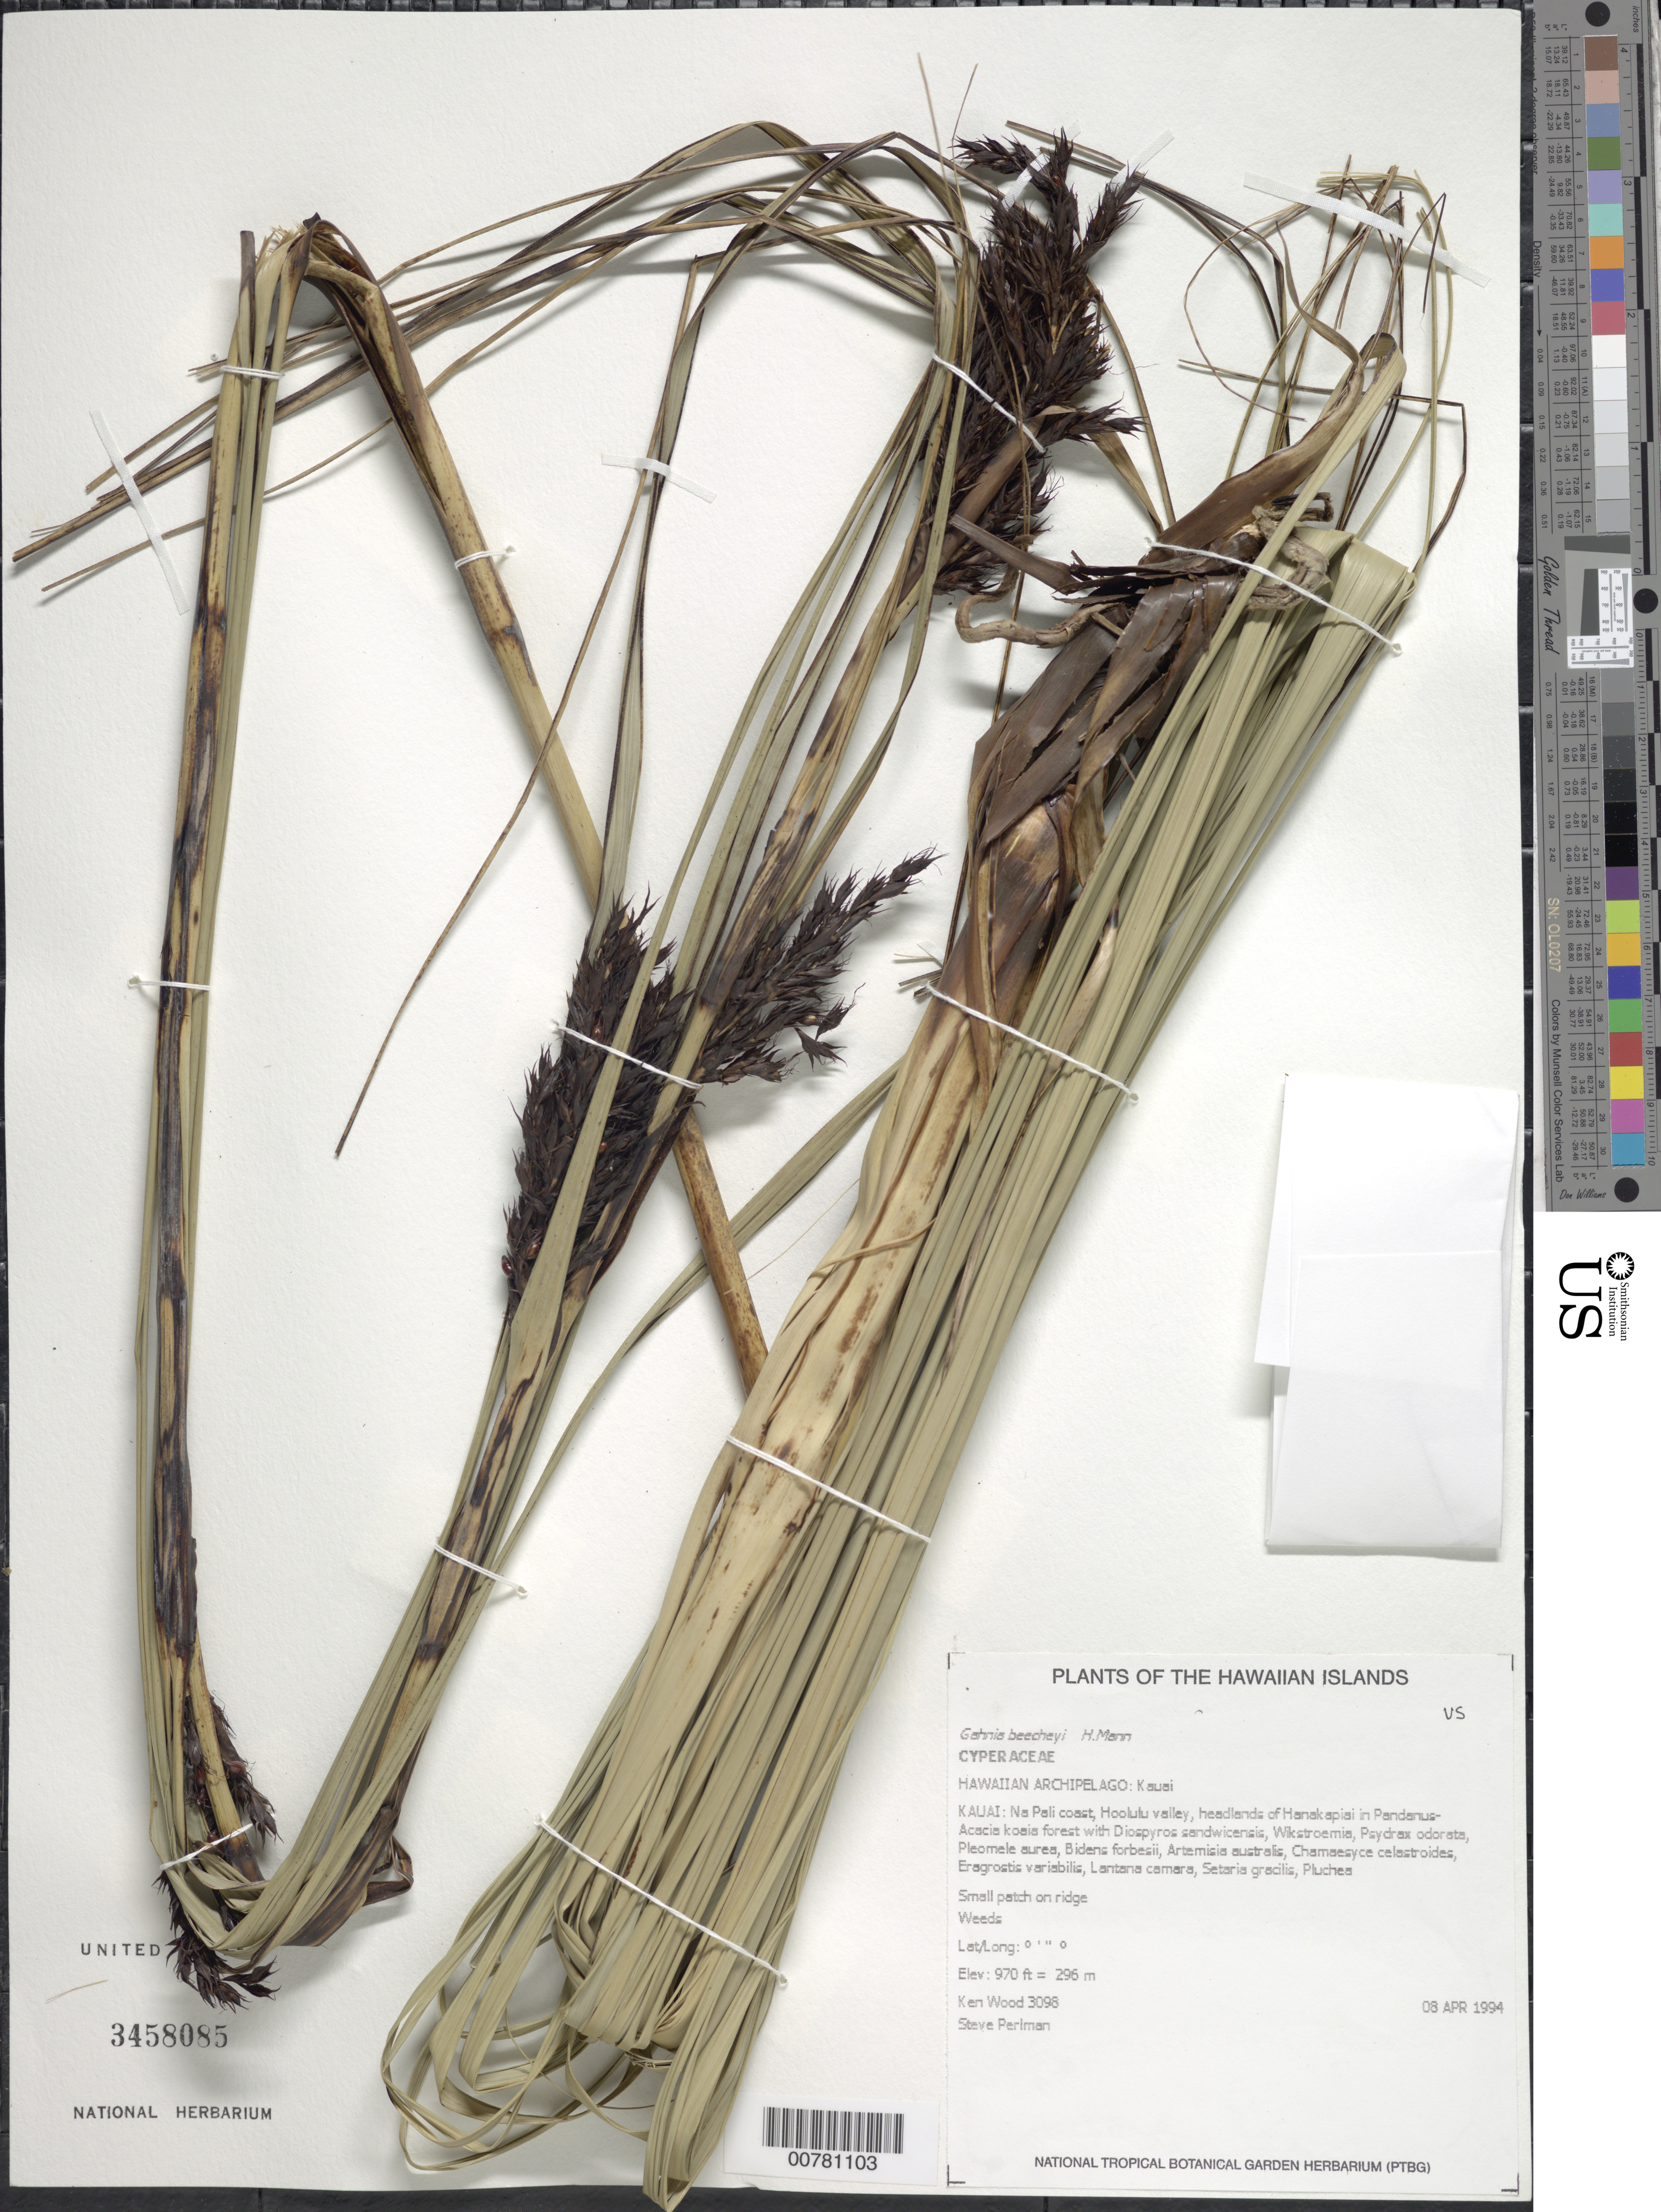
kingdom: Plantae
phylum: Tracheophyta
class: Liliopsida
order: Poales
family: Cyperaceae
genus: Gahnia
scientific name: Gahnia beecheyi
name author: H. Mann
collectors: K. R. Wood & S. P. Perlman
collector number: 3098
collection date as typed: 8 Apr 1994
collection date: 1994-04-08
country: United States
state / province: Hawaii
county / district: Kauai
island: Kaua'i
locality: Na Pali coast, Hoolulu valley, headlands of Hanakapiai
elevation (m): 296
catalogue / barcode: US 3458085